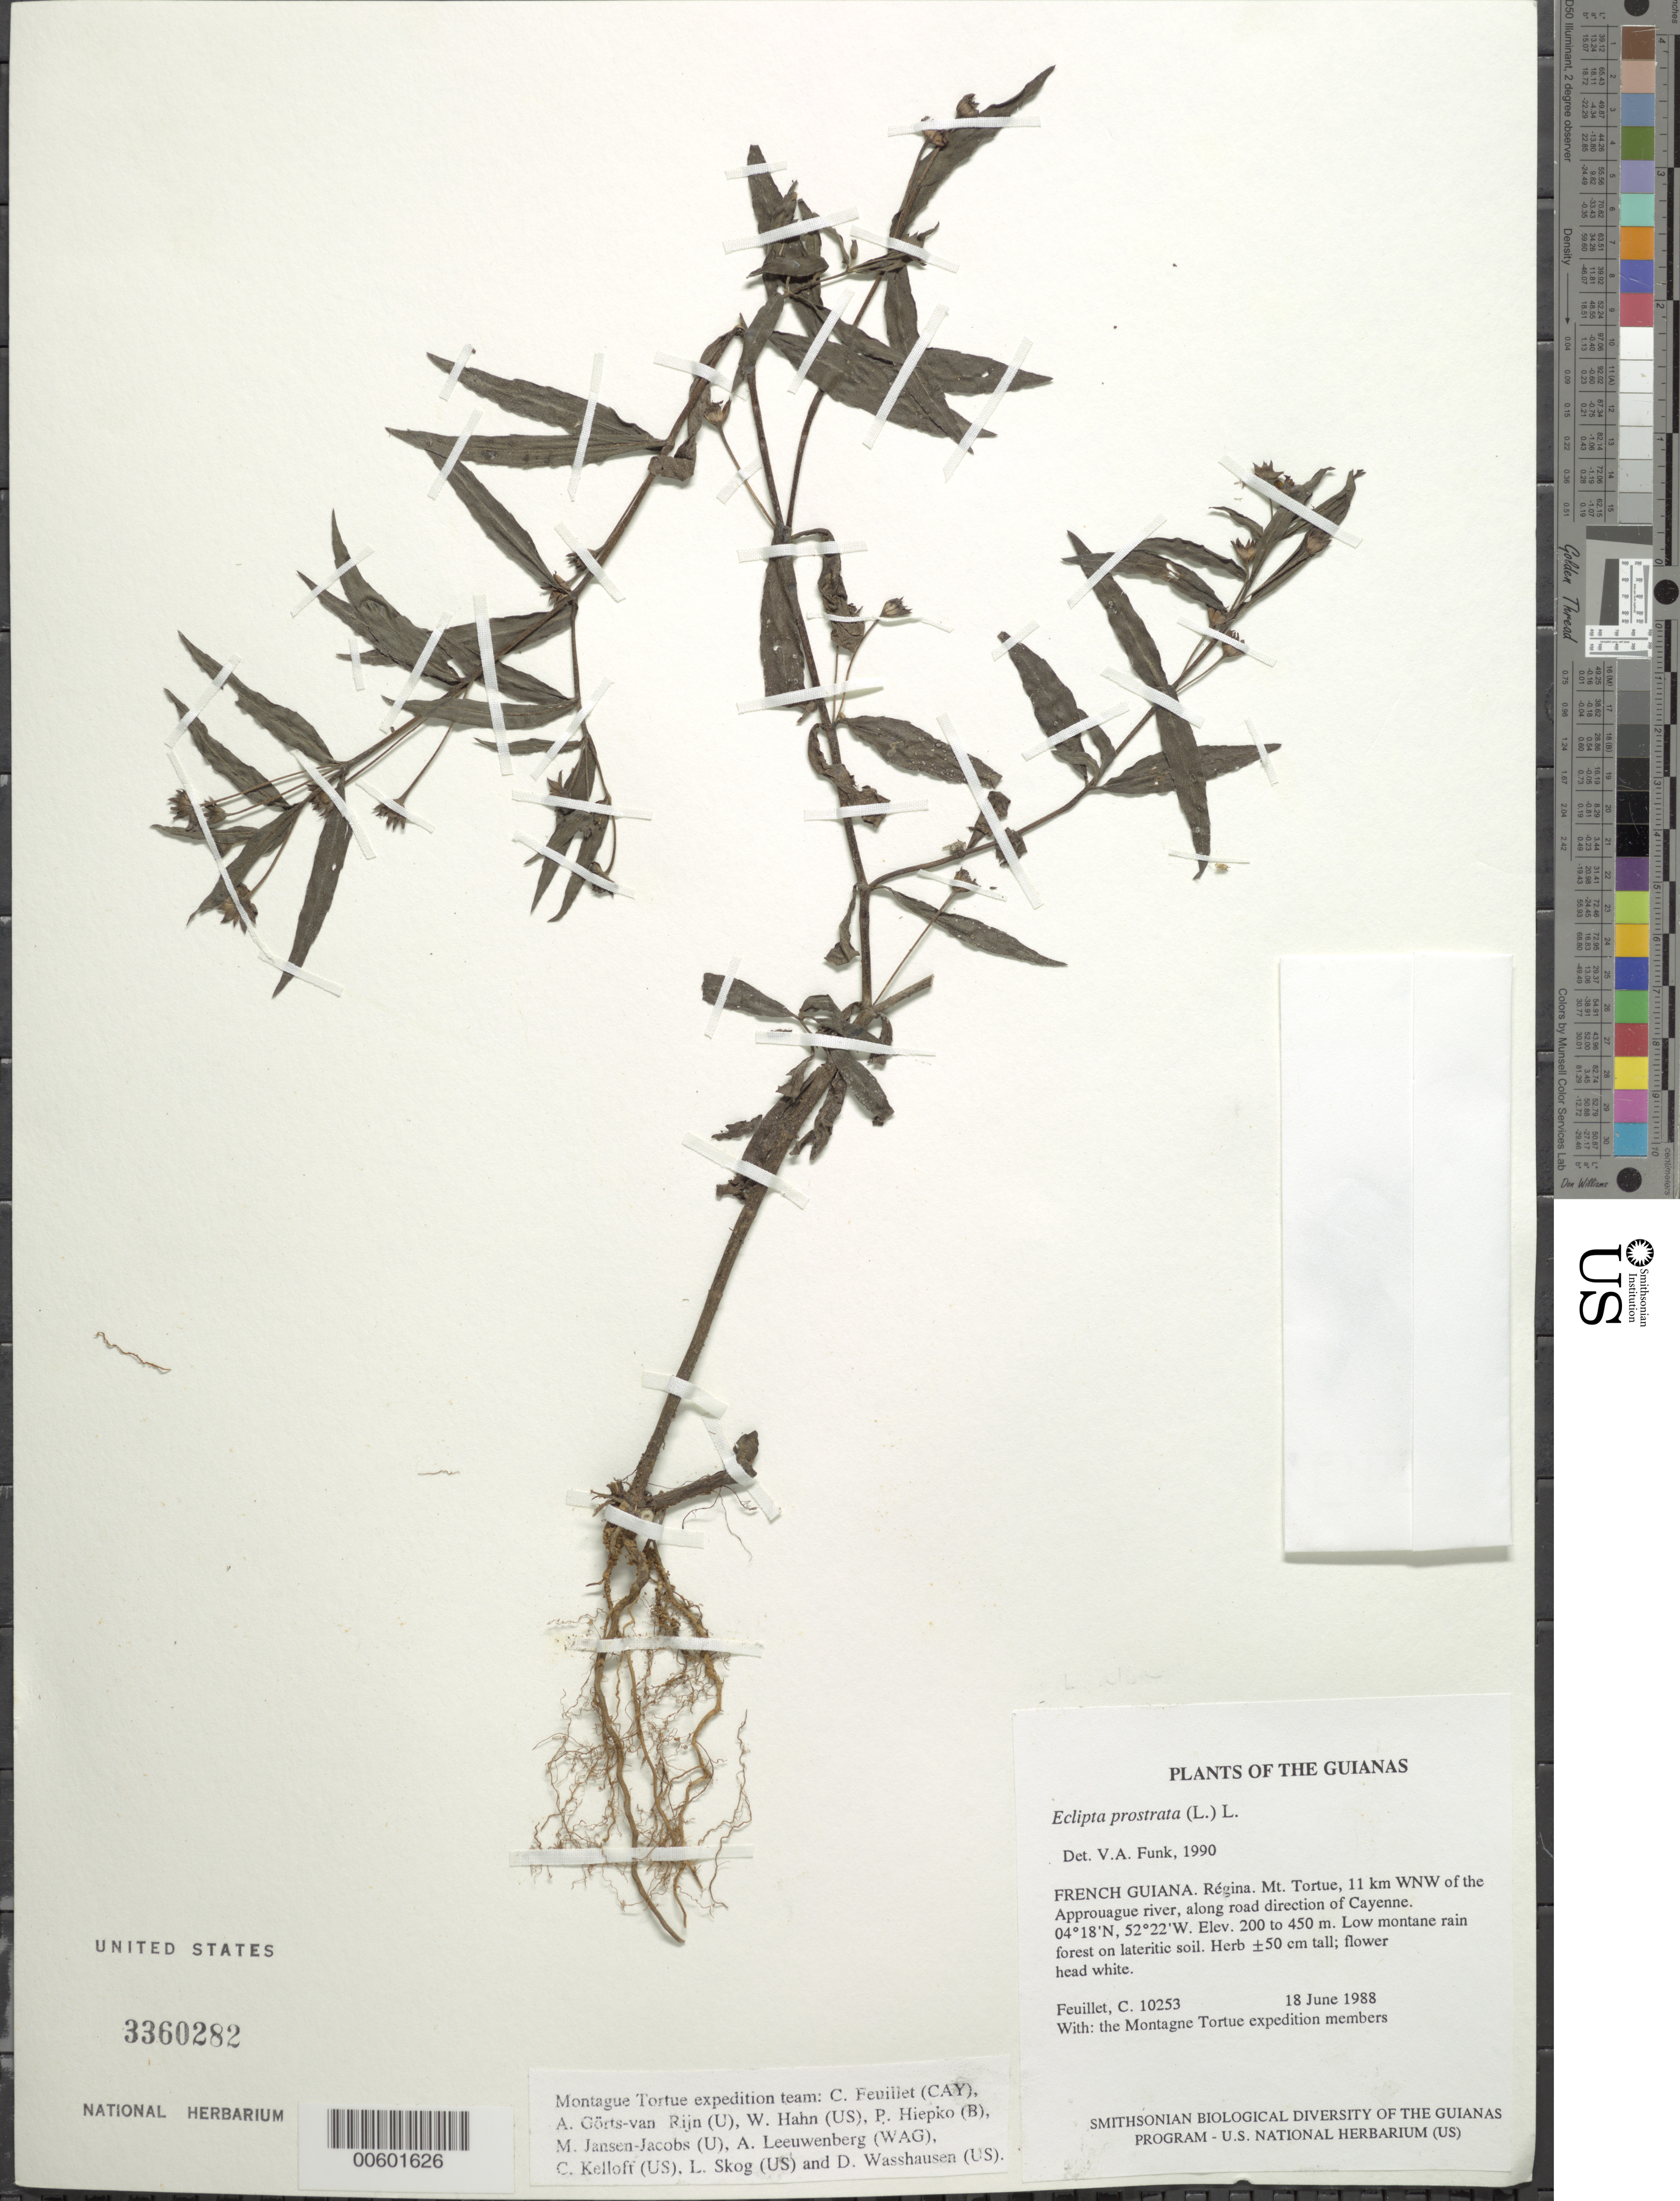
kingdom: Plantae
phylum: Tracheophyta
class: Magnoliopsida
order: Asterales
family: Asteraceae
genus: Eclipta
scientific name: Eclipta prostrata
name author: (L.) L.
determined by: Funk, Vicki A., (BOT), Smithsonian Institution - National Museum of Natural History (UNITED STATES)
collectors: C. Feuillet & Montagne Torte Exped. members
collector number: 10253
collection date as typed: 18 June 1988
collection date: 1988-06-18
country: French Guiana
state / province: Cayenne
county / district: Regina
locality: Mt. Tortue, 11 km WNW of the Approuague river, along road direction of Cayenne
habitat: Low montane rain forest on lateritic soil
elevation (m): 200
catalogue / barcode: US 3360282